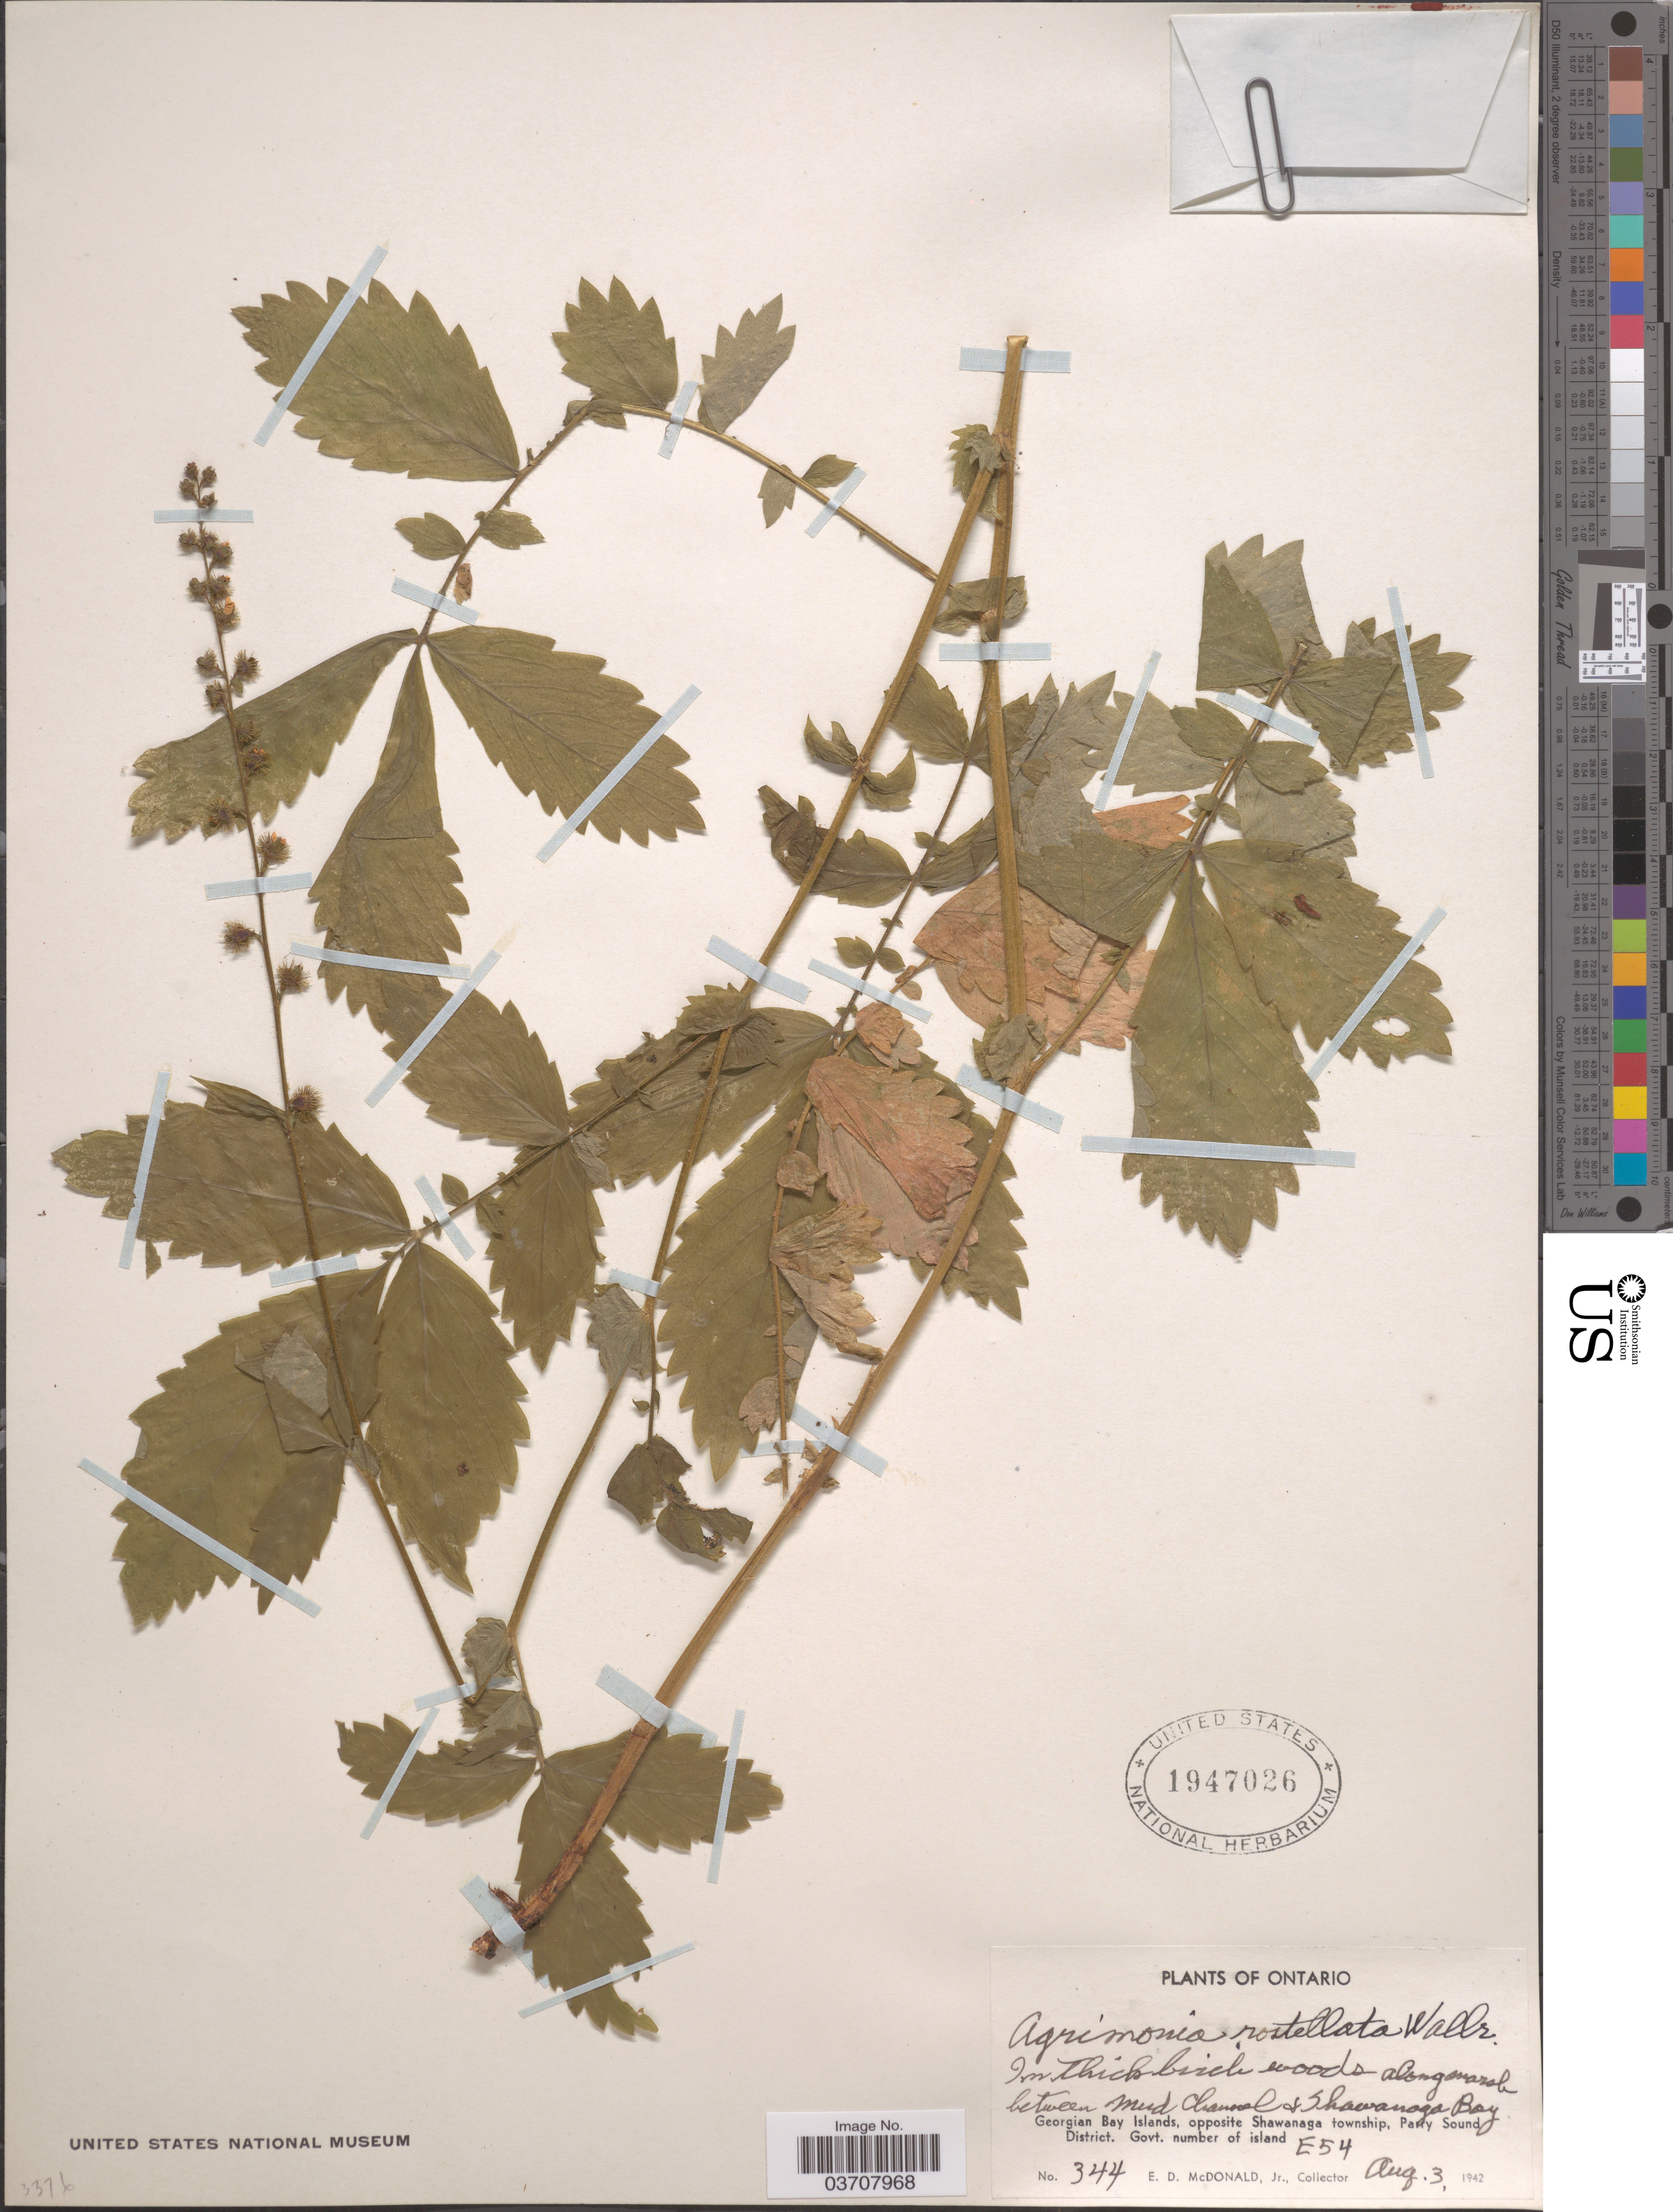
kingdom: Plantae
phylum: Tracheophyta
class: Magnoliopsida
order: Rosales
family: Rosaceae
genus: Agrimonia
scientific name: Agrimonia rostellata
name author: Wallr.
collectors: E. D. McDonald Jr.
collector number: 344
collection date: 1942-08-03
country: Canada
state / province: Ontario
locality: Along marsh between Mud Channel & Shawanaga Bay. Georgian Bay Islands, opposite Shawanaga township, Parry Sound District. Govt. number of island E54.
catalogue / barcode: US 1947026